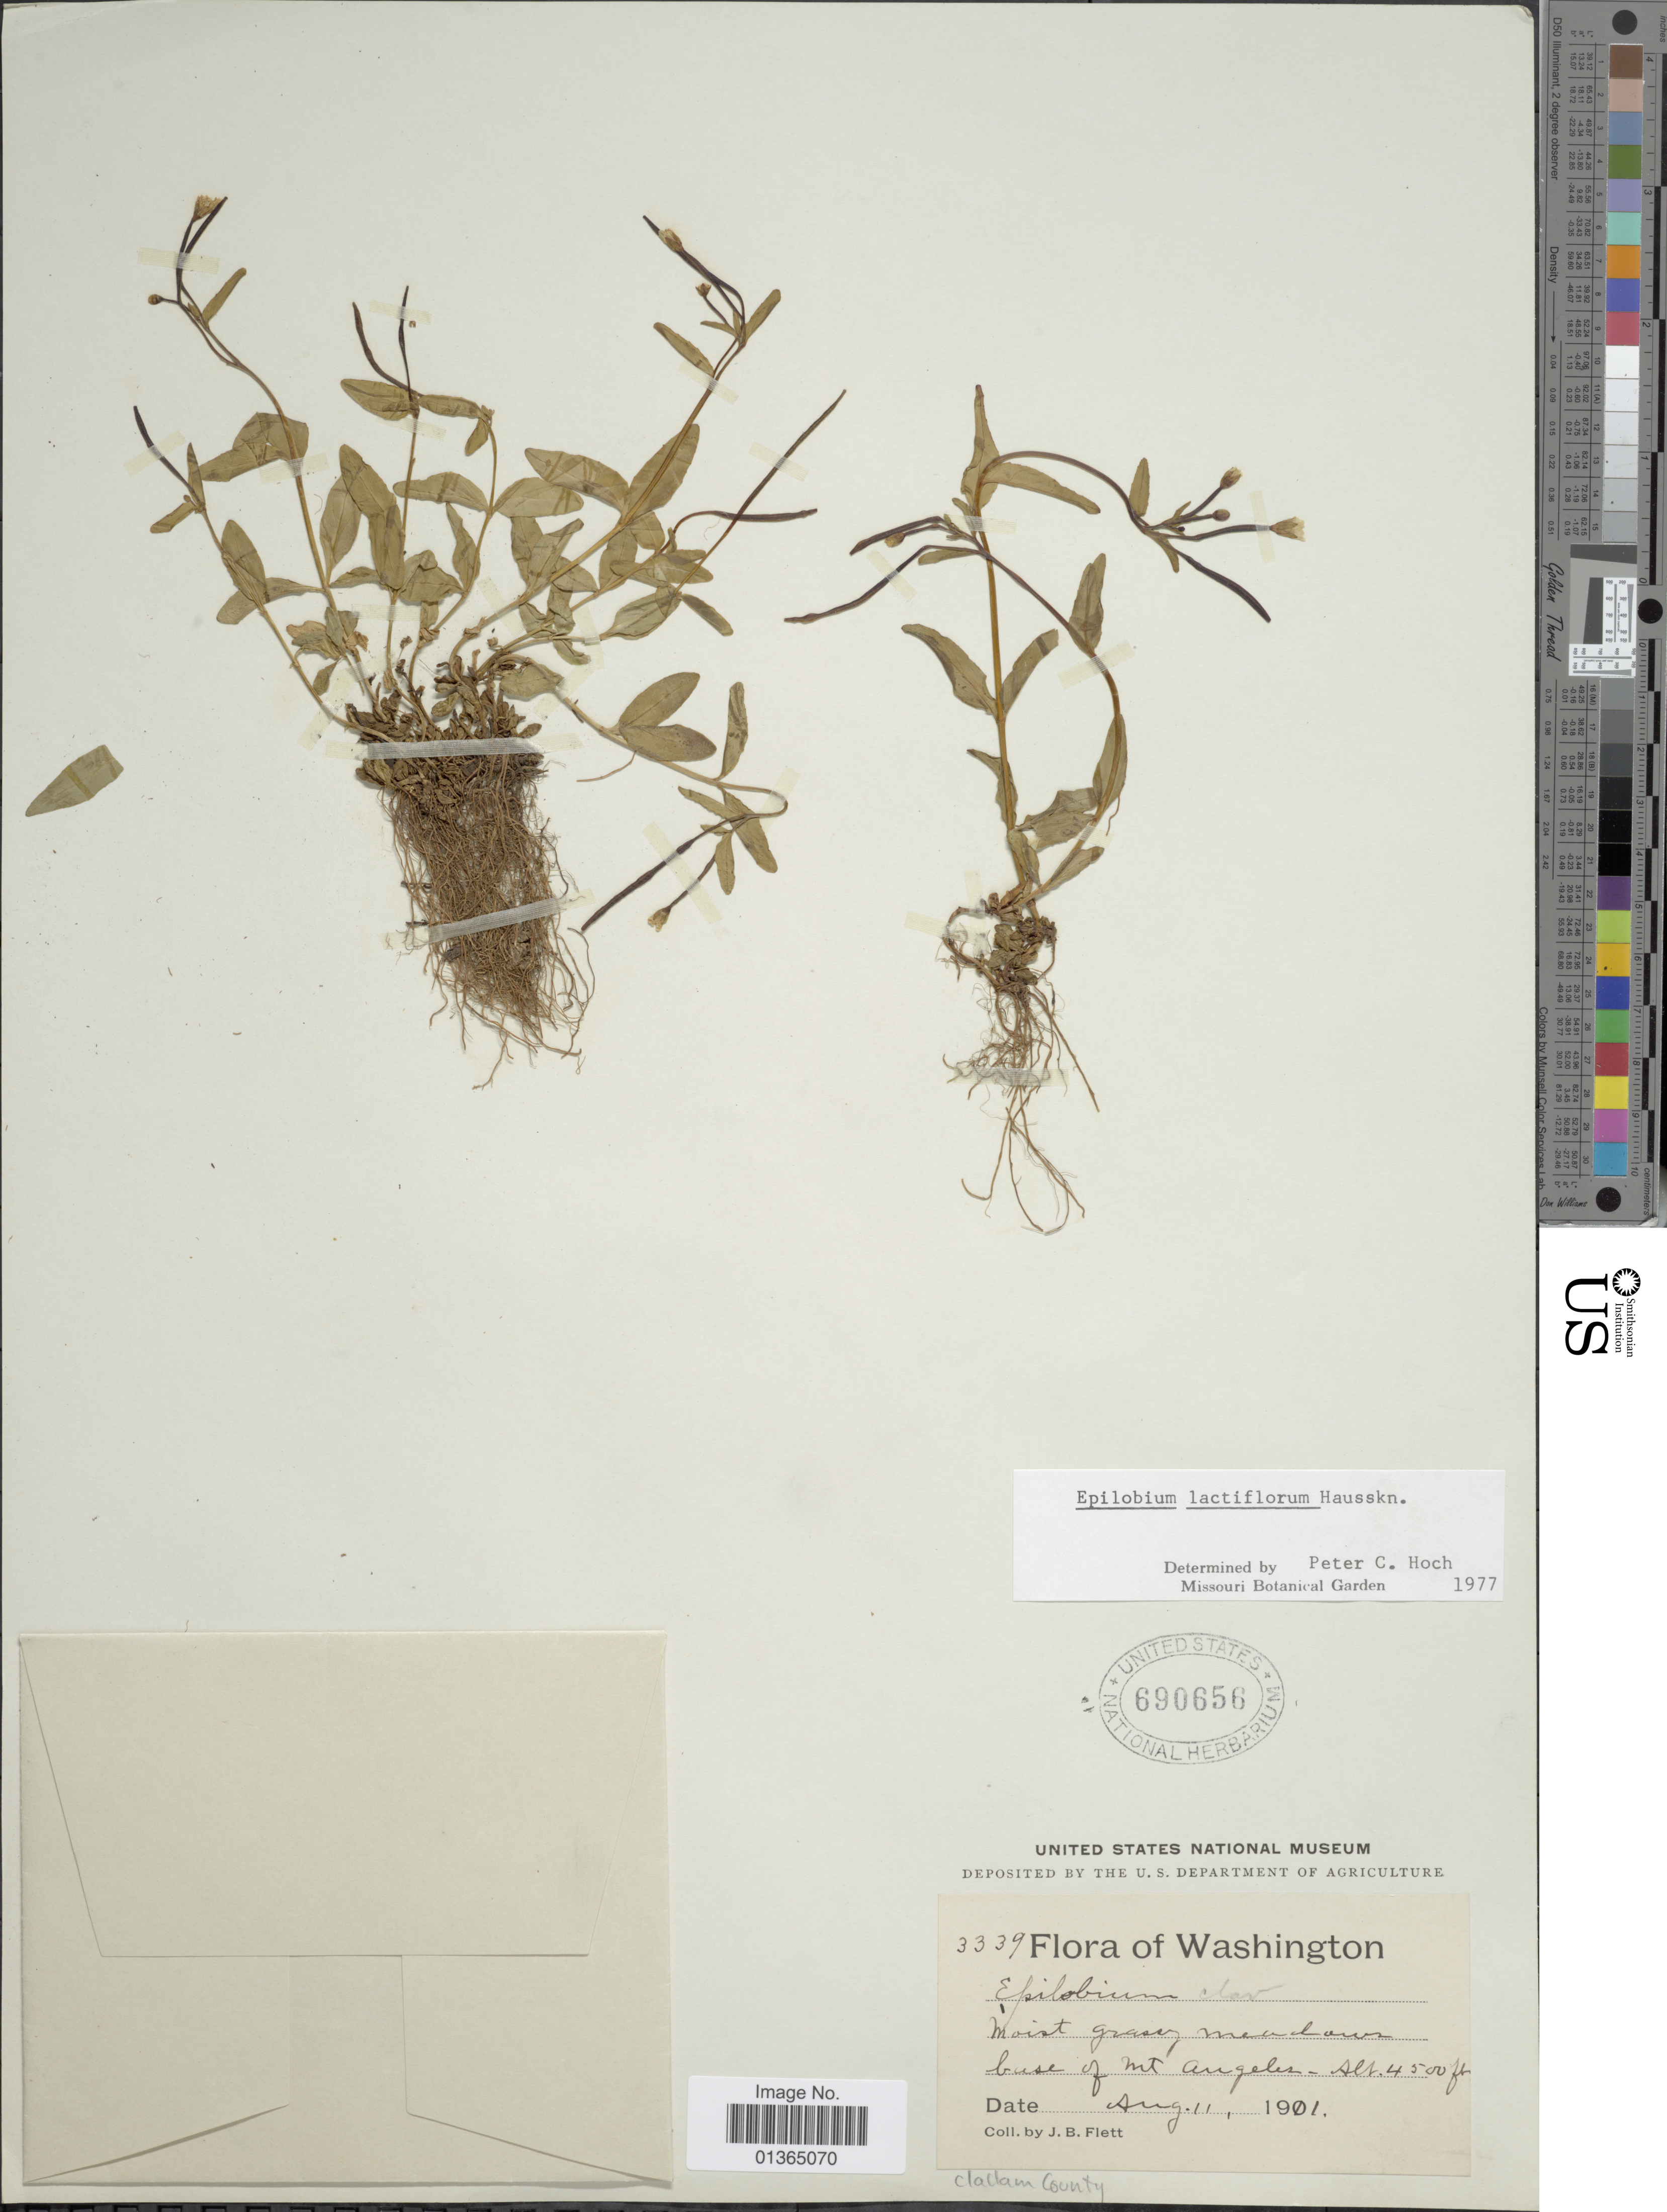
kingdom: Plantae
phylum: Tracheophyta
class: Magnoliopsida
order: Myrtales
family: Onagraceae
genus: Epilobium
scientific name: Epilobium lactiflorum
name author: Hausskn.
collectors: J. Flett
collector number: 3339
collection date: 1911-08-11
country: United States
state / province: Washington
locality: Moist grassy meadows base of Mt Angeles.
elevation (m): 1372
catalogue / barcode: US 690656